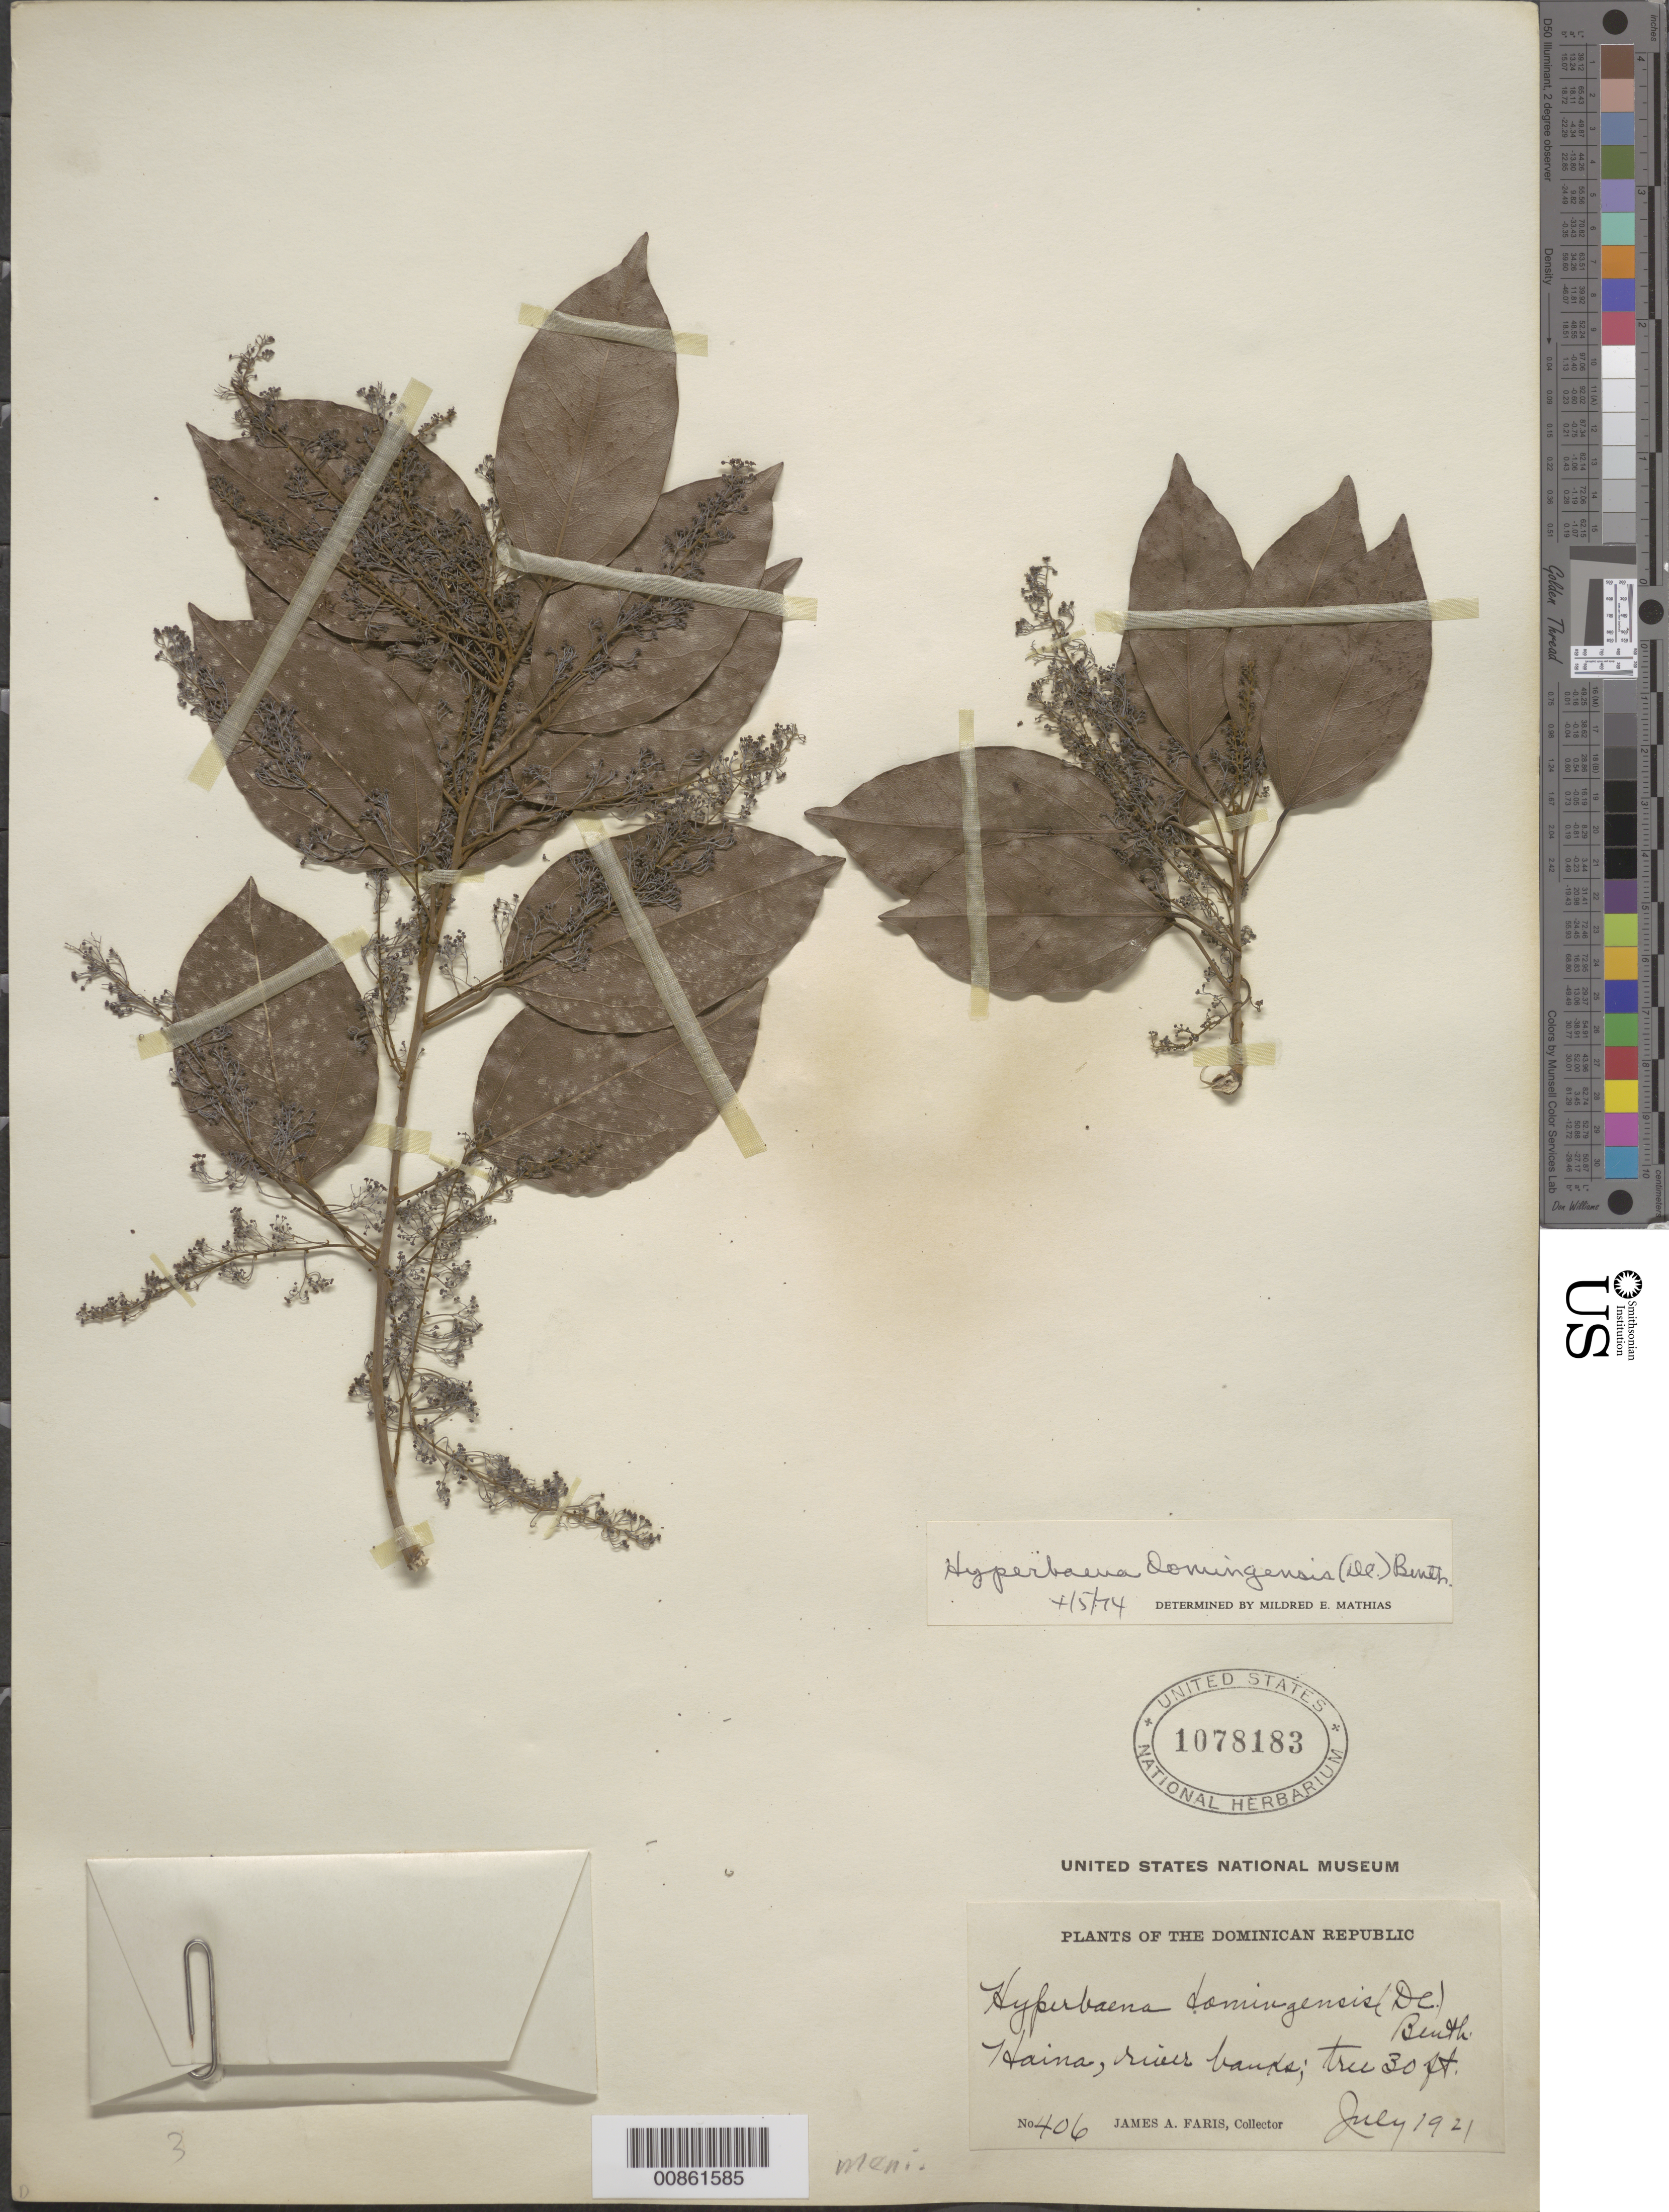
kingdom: Plantae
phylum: Tracheophyta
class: Magnoliopsida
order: Ranunculales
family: Menispermaceae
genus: Hyperbaena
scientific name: Hyperbaena domingensis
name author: (DC.) Benth.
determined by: Mathias, M. E.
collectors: J. Faris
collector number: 406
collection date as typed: Jul 1921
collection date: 1921-07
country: Dominican Republic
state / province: San Cristóbal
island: Hispaniola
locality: Haina.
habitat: River banks.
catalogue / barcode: US 1078183